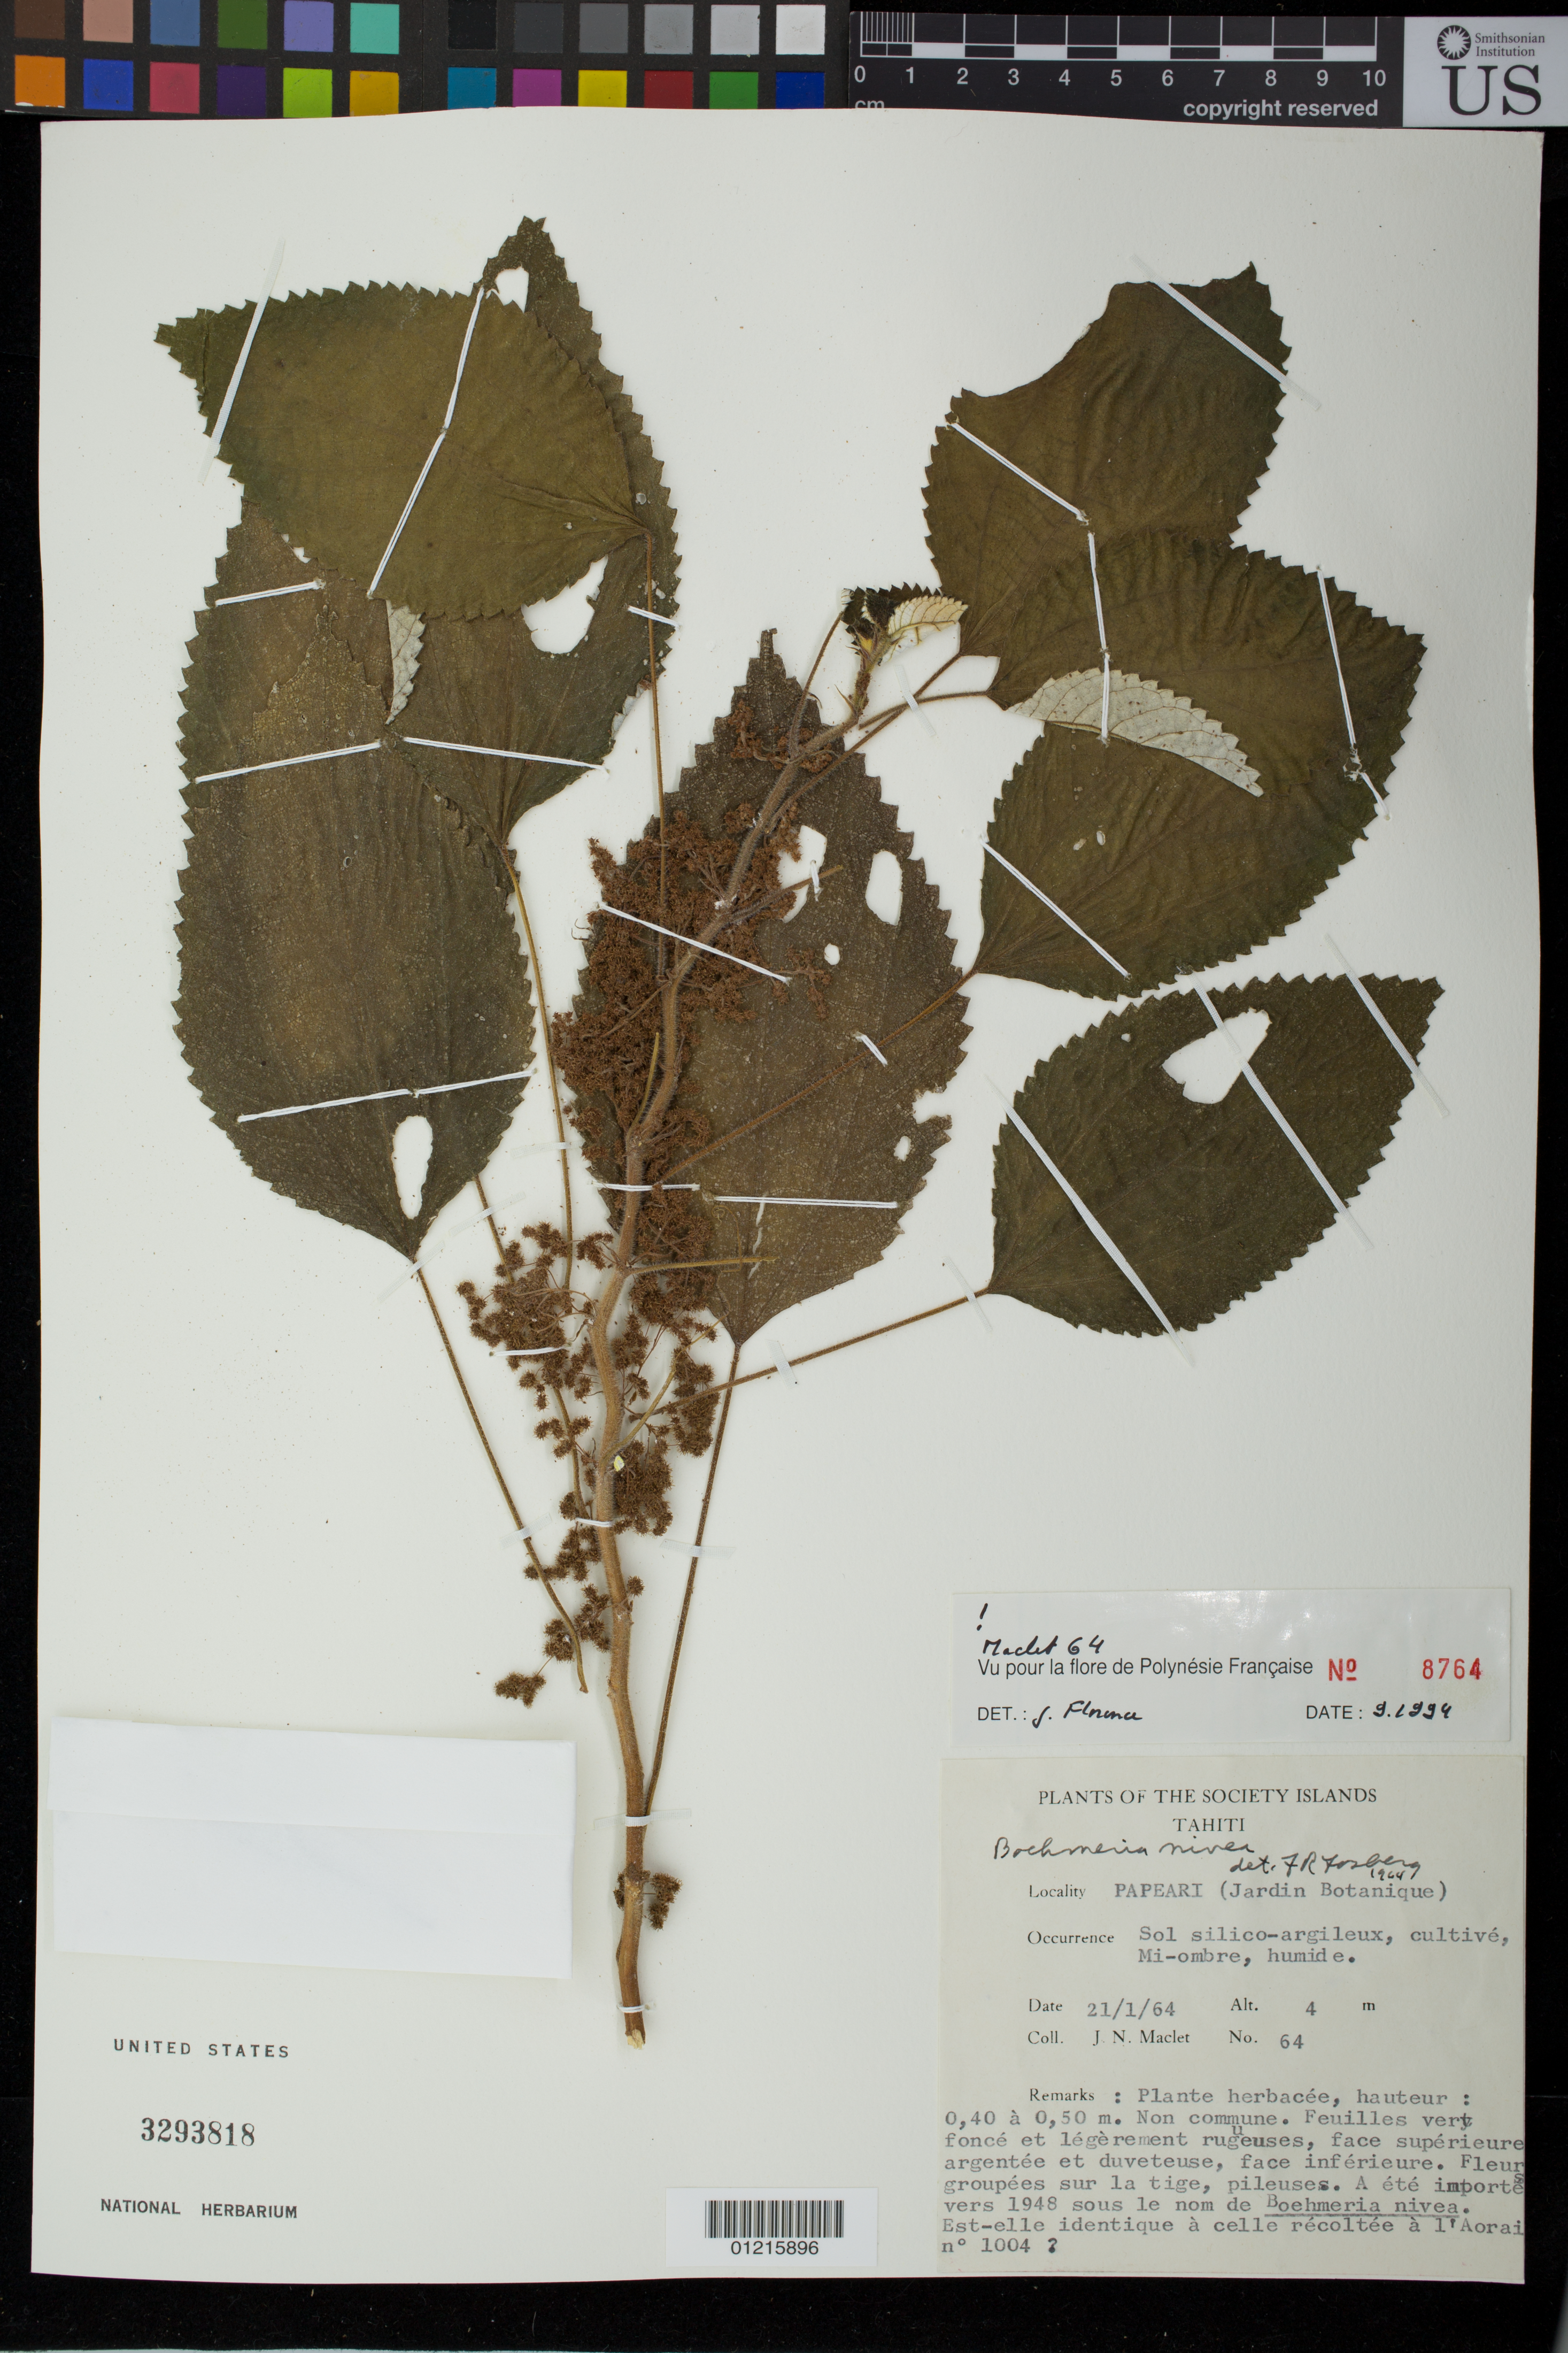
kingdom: Plantae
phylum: Tracheophyta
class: Magnoliopsida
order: Rosales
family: Urticaceae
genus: Boehmeria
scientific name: Boehmeria nivea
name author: (L.) Gaudich.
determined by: Florence, J.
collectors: J. Maclet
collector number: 64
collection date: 1964-01-04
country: French Polynesia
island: Tahiti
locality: Sol silico-agrileux, mi-ombre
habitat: humide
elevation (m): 4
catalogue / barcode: US 3293818